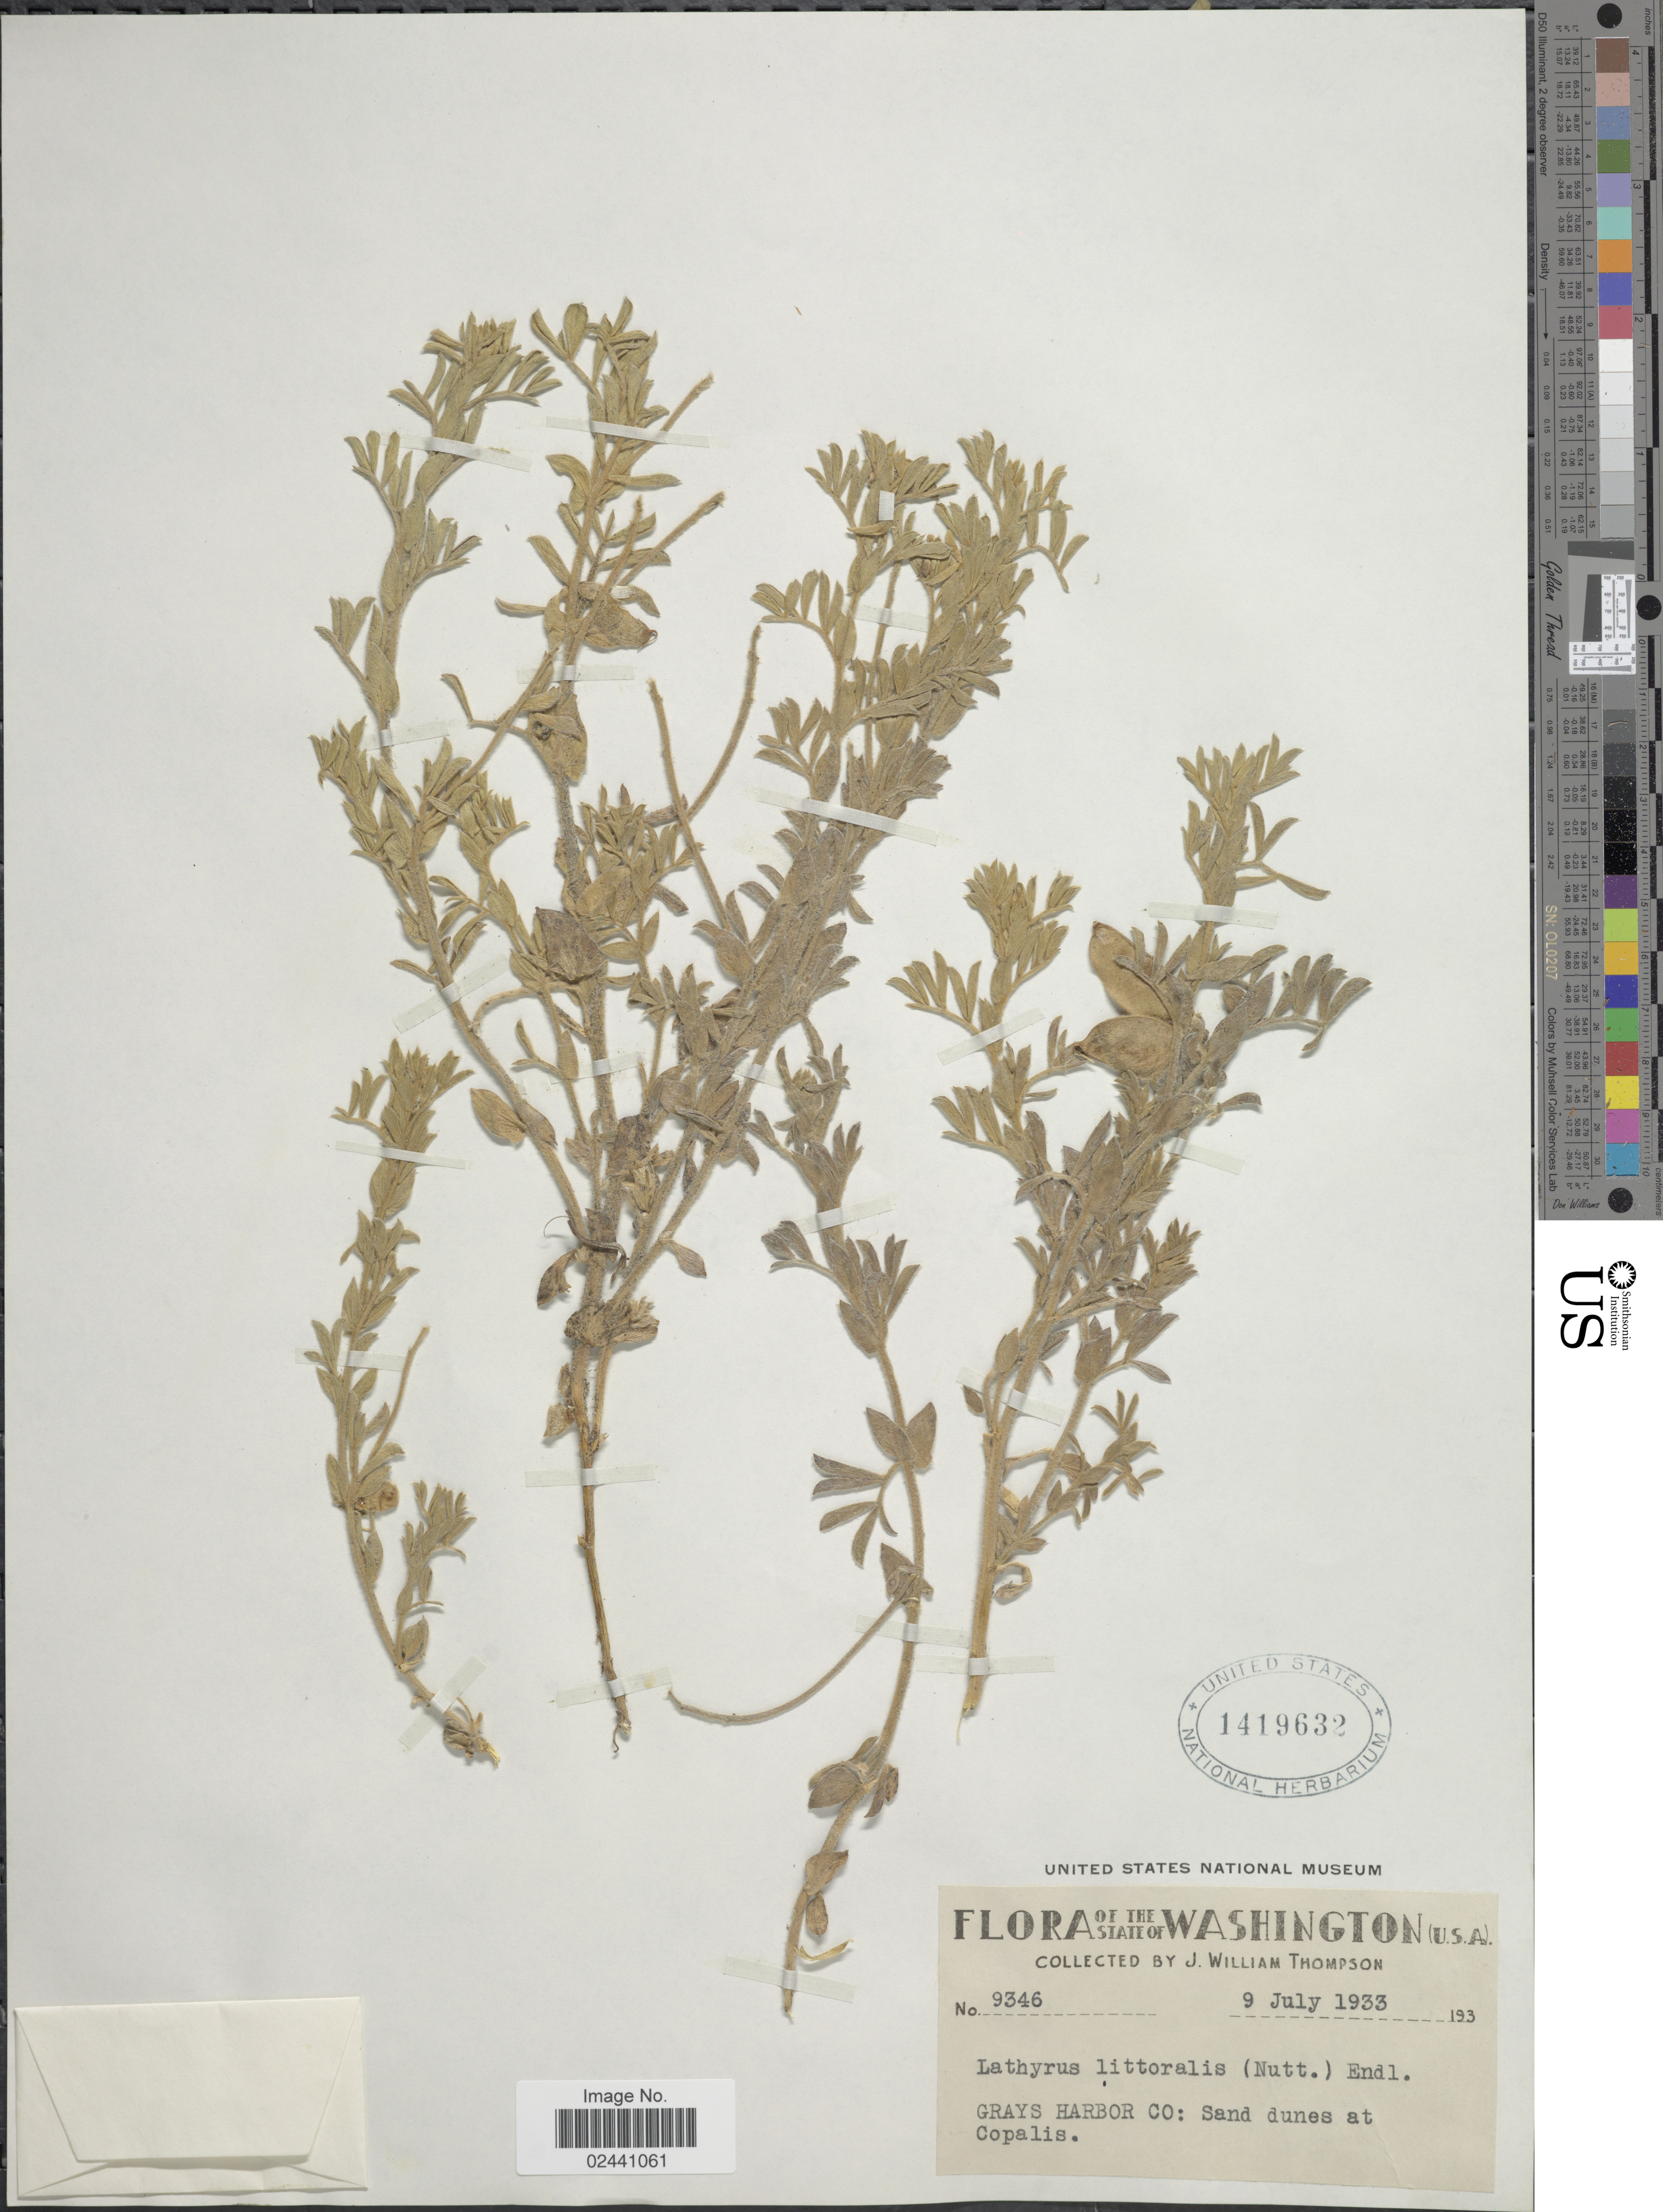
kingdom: Plantae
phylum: Tracheophyta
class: Magnoliopsida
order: Fabales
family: Fabaceae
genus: Lathyrus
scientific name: Lathyrus littoralis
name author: (Torr. & A. Gray) Walp.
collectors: J. W. Thompson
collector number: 9346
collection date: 1933-07-09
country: United States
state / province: Washington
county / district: Grays Harbor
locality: Grays Harbor Co.: Sand dunes at Copalis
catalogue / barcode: US 1419632